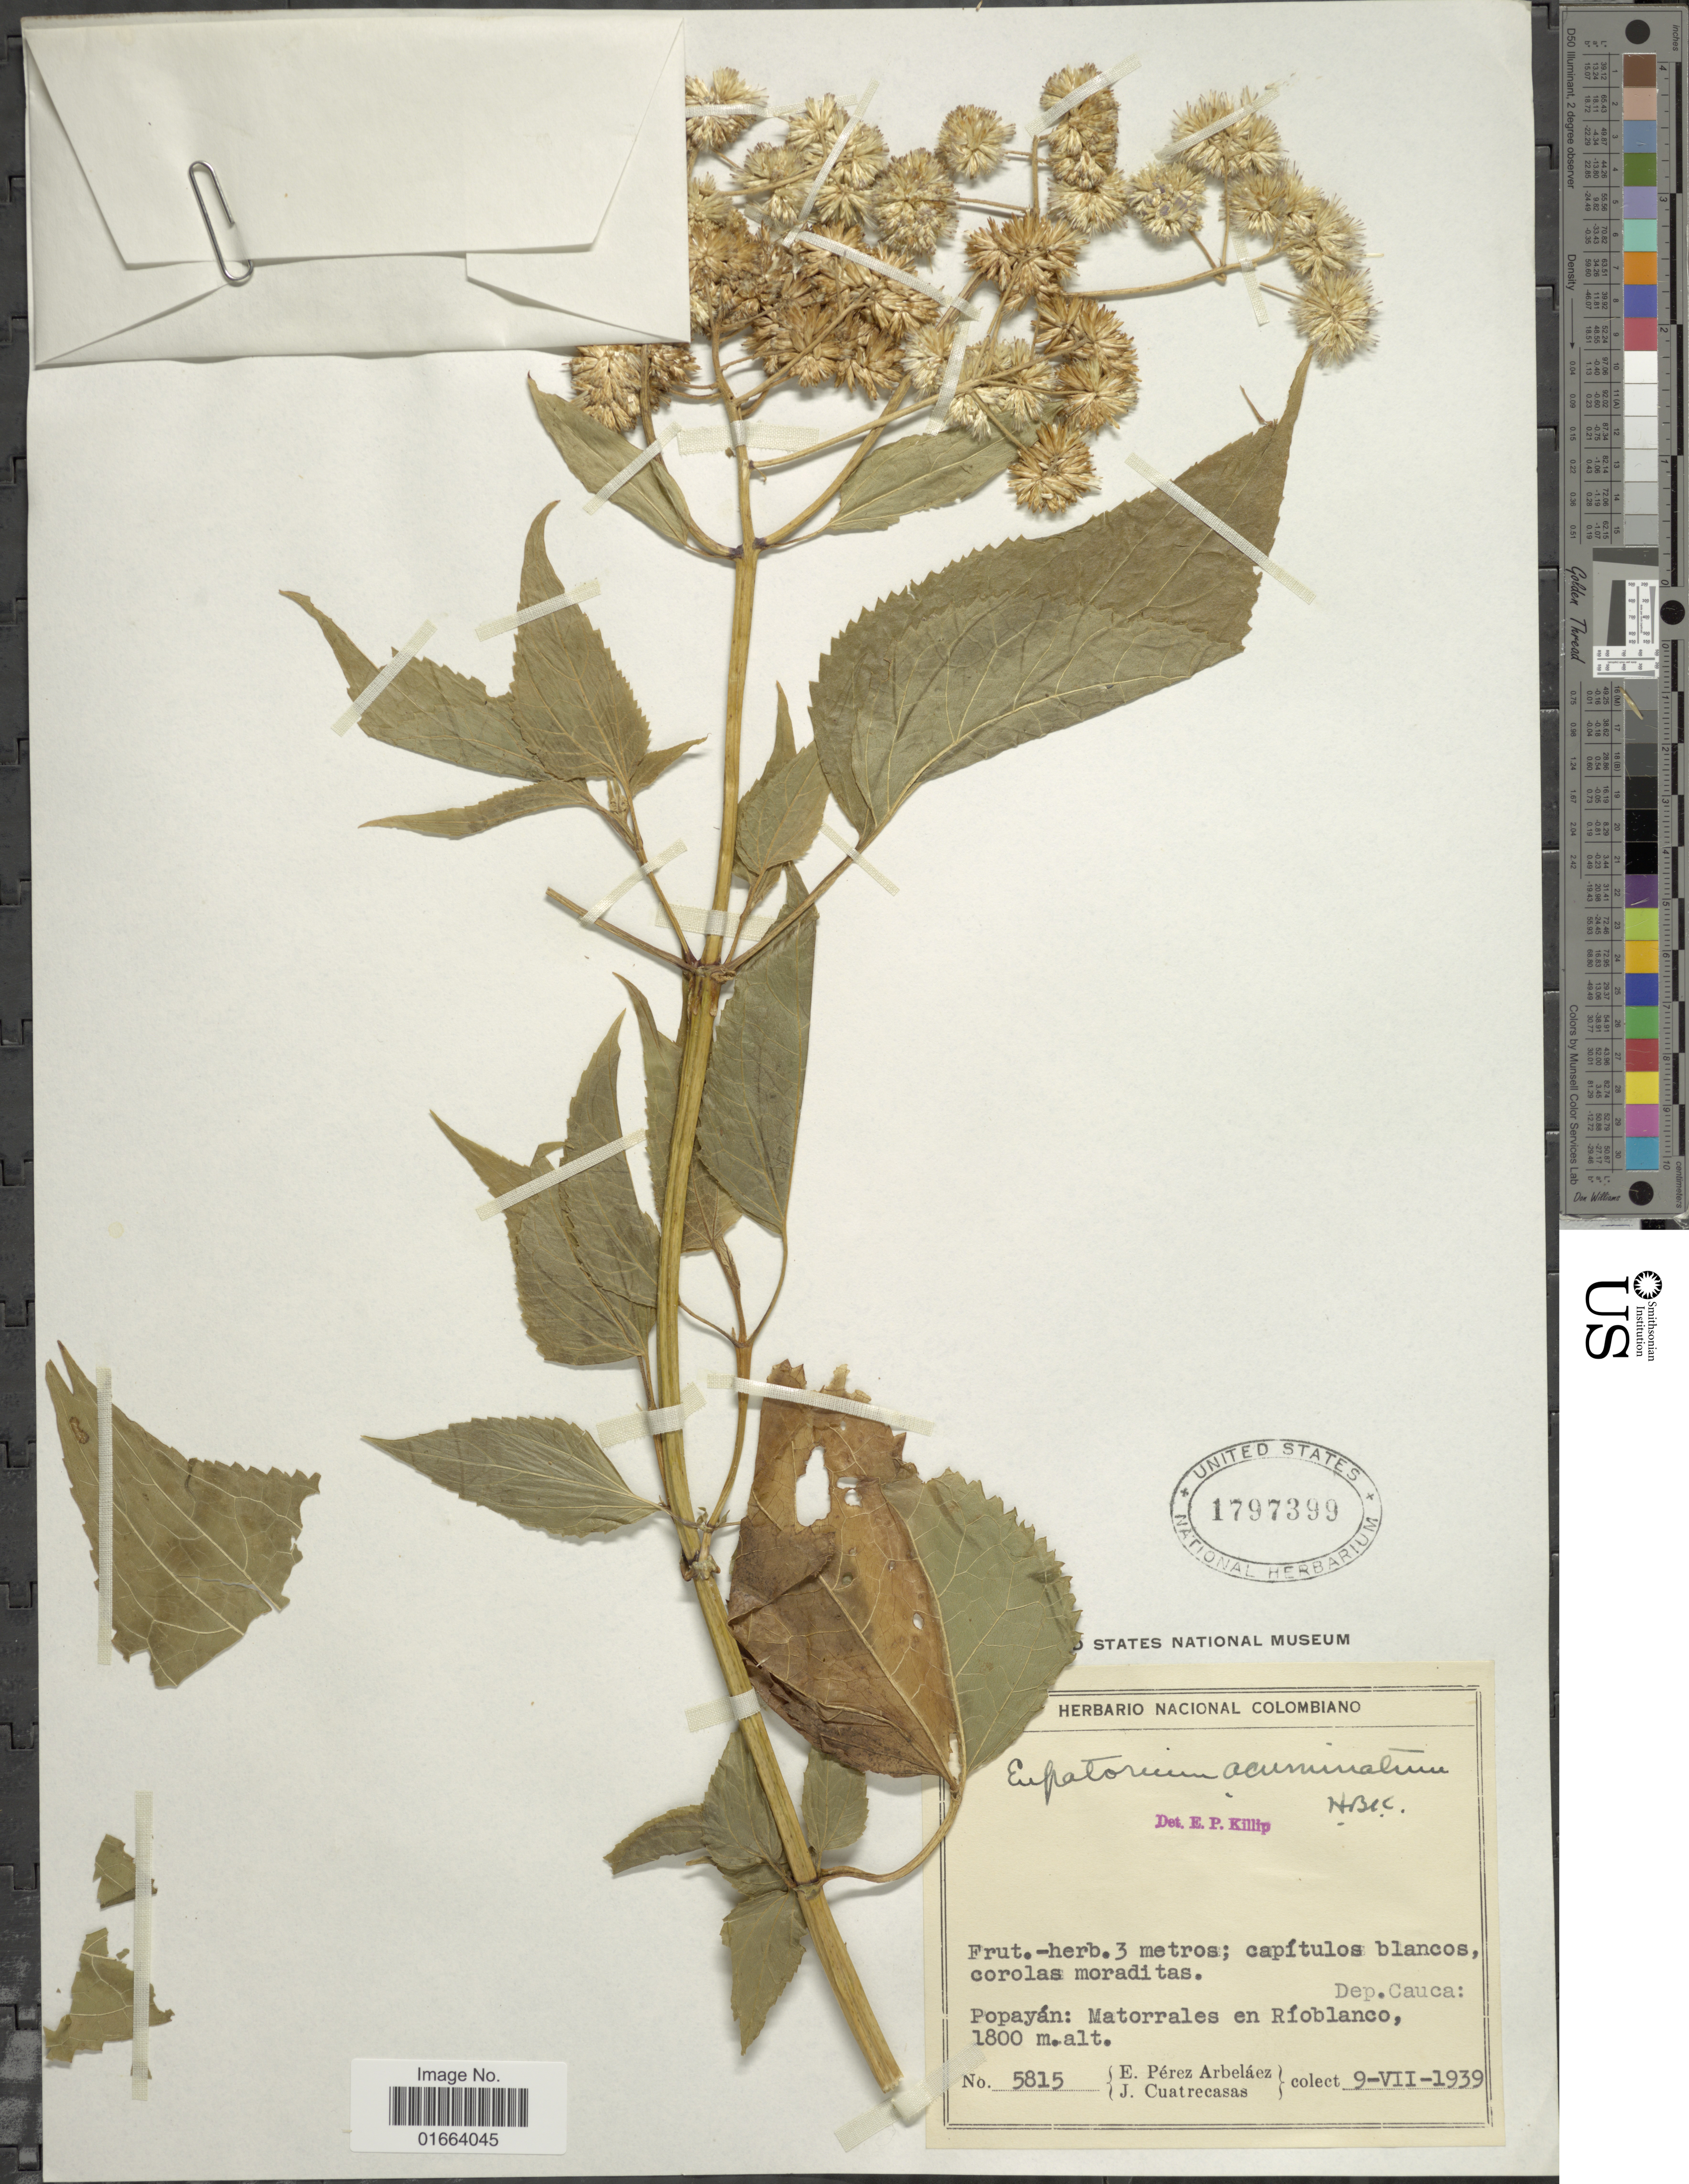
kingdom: Plantae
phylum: Tracheophyta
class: Magnoliopsida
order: Asterales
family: Asteraceae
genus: Critoniella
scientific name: Critoniella acuminata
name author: (Kunth) R.M. King & H. Rob.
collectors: E. Pérez Arbeláez & J. Cuatrecasas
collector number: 5815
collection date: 1939-07-09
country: Colombia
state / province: Cauca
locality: Popayán: Matorrales en Ríoblanco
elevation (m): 1800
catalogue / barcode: US 1797399